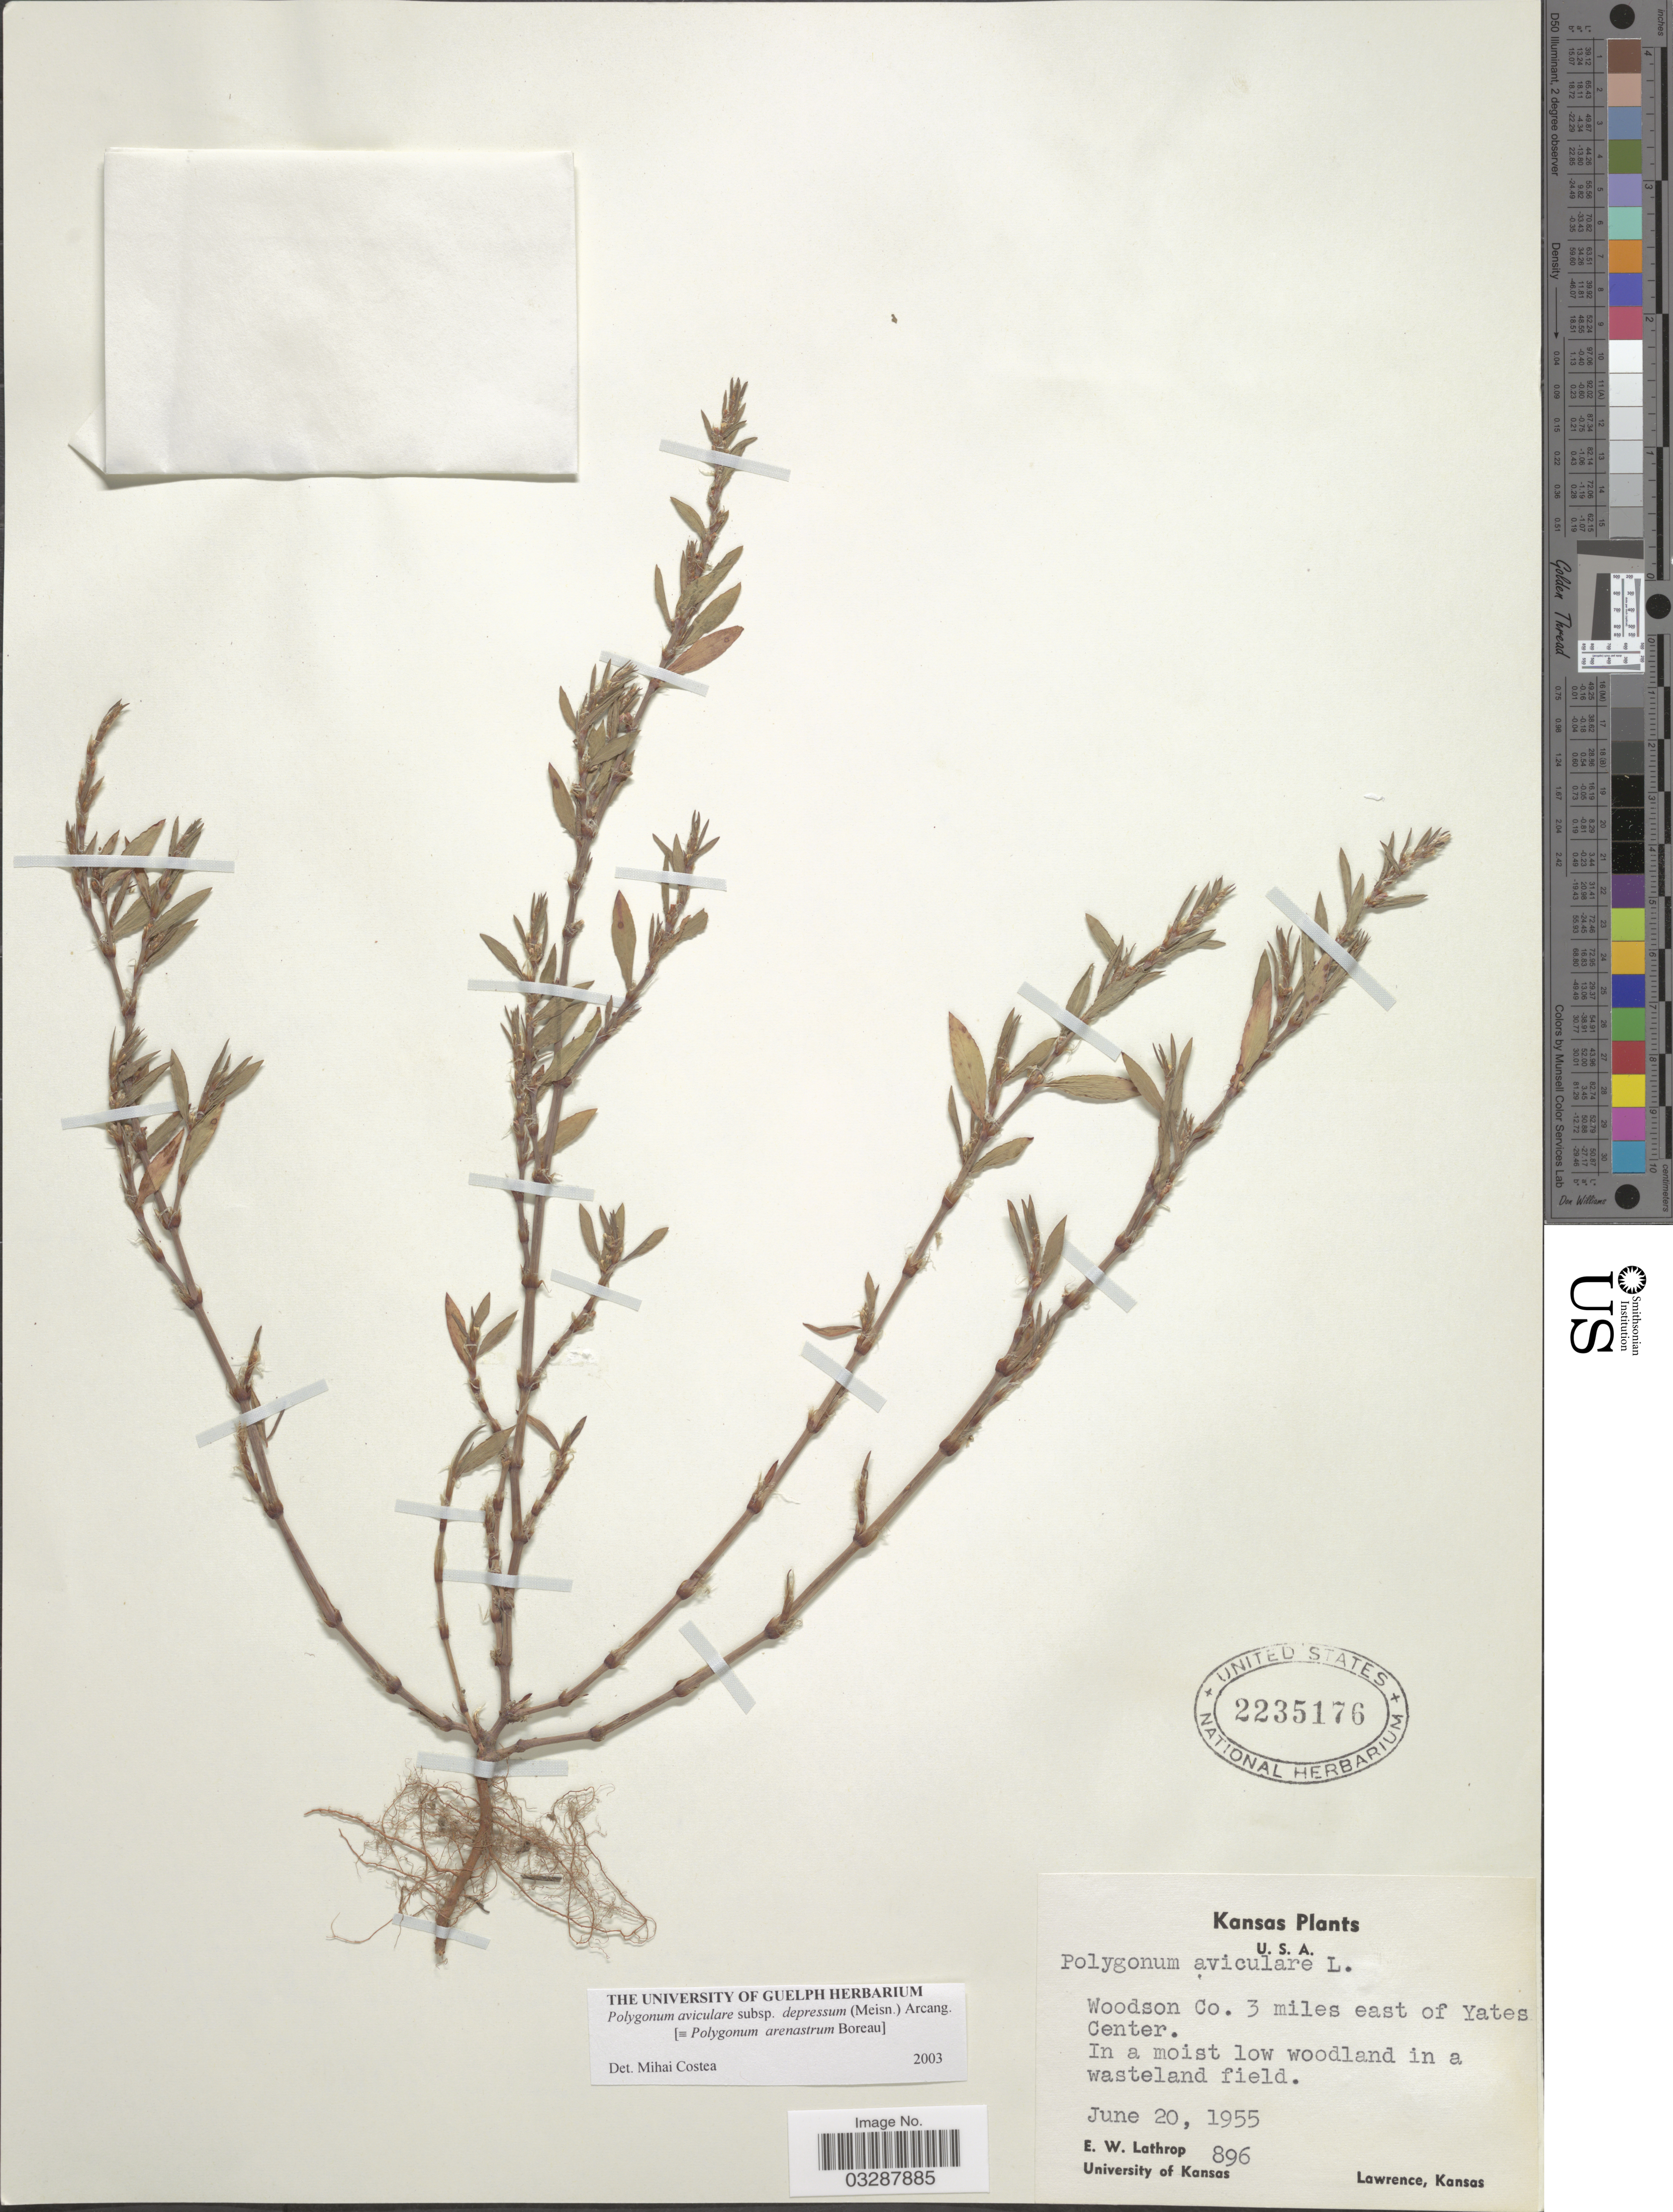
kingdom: Plantae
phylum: Tracheophyta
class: Magnoliopsida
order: Caryophyllales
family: Polygonaceae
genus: Polygonum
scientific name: Polygonum aviculare subsp. depressum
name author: (Meisn.) Arcang.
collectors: E. W. Lathrop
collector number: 896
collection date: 1955-06-20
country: United States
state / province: Kansas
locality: Woodson Co. 3 miles east of Yates Center.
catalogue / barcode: US 2235176